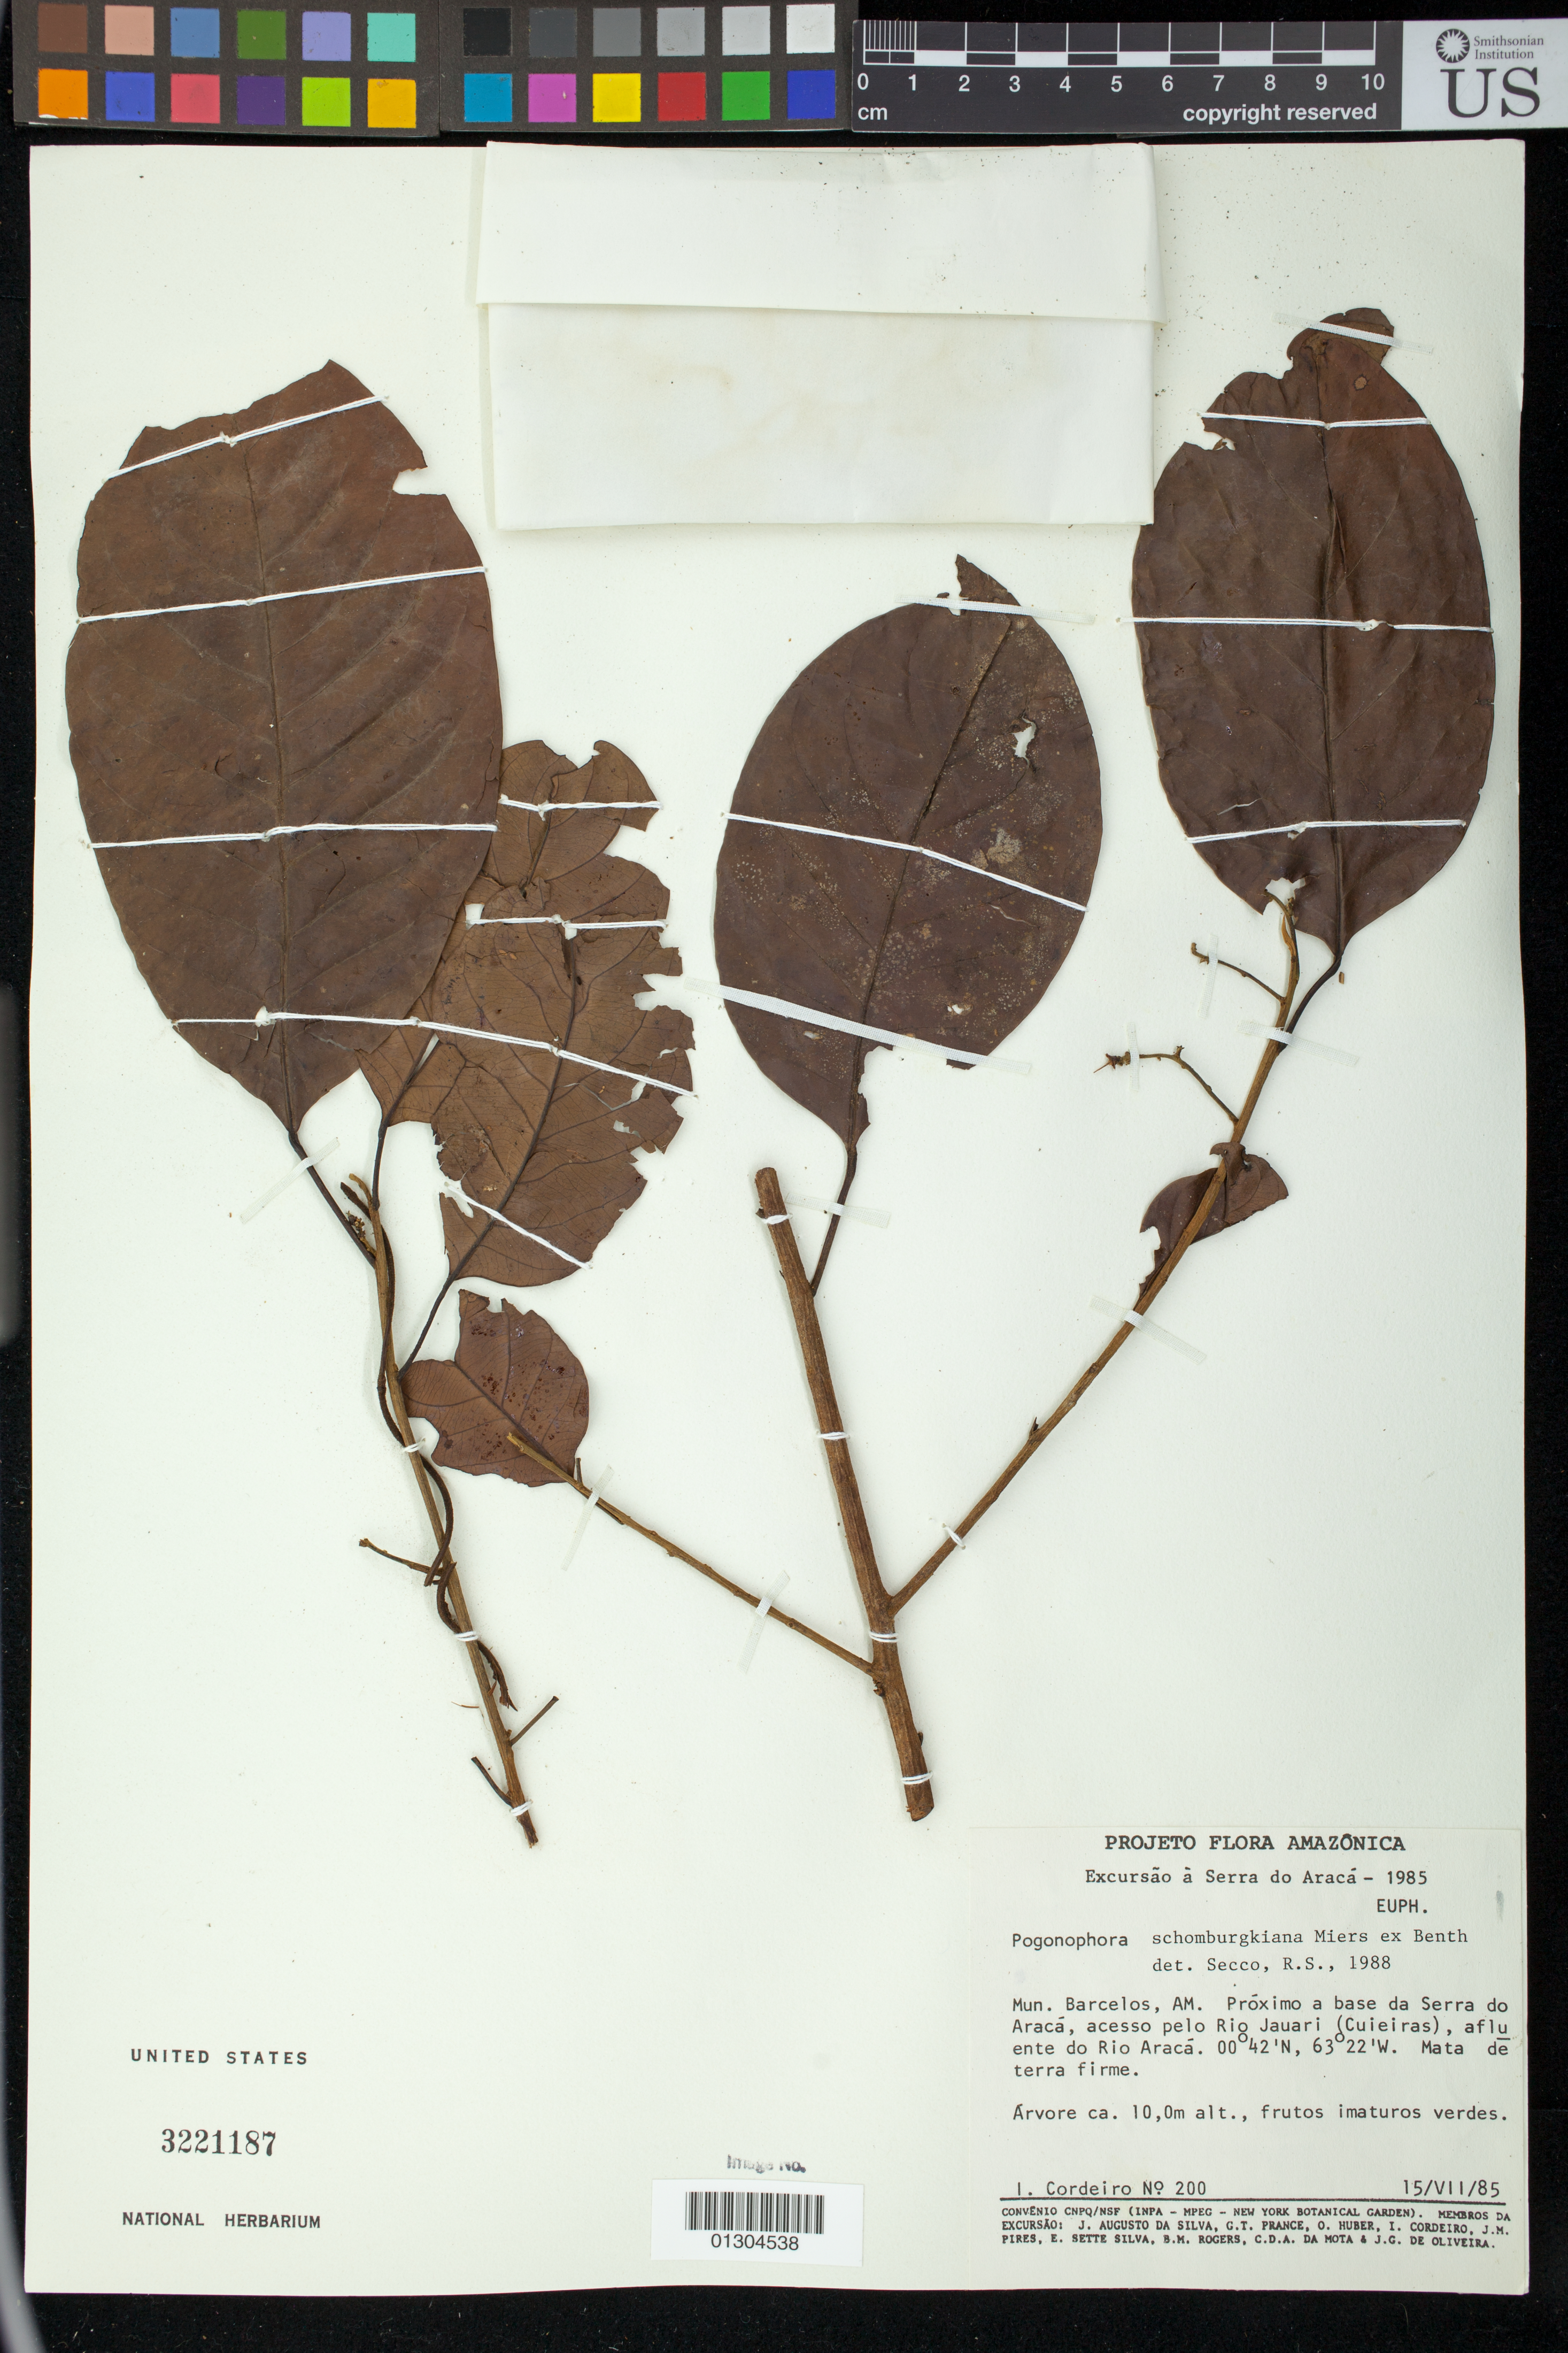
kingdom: Plantae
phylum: Tracheophyta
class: Magnoliopsida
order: Malpighiales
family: Peraceae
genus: Pogonophora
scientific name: Pogonophora schomburgkiana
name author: Miers ex Benth.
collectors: I. Cordeiro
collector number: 200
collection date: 1985-07-15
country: Brazil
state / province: Amazonas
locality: Mun. Barcelos, AM. Proximo a base da Serra do Araca, acesso pelo Rio Jauari (Cuieiras), afluente do Rio Araca.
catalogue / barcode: US 3221187